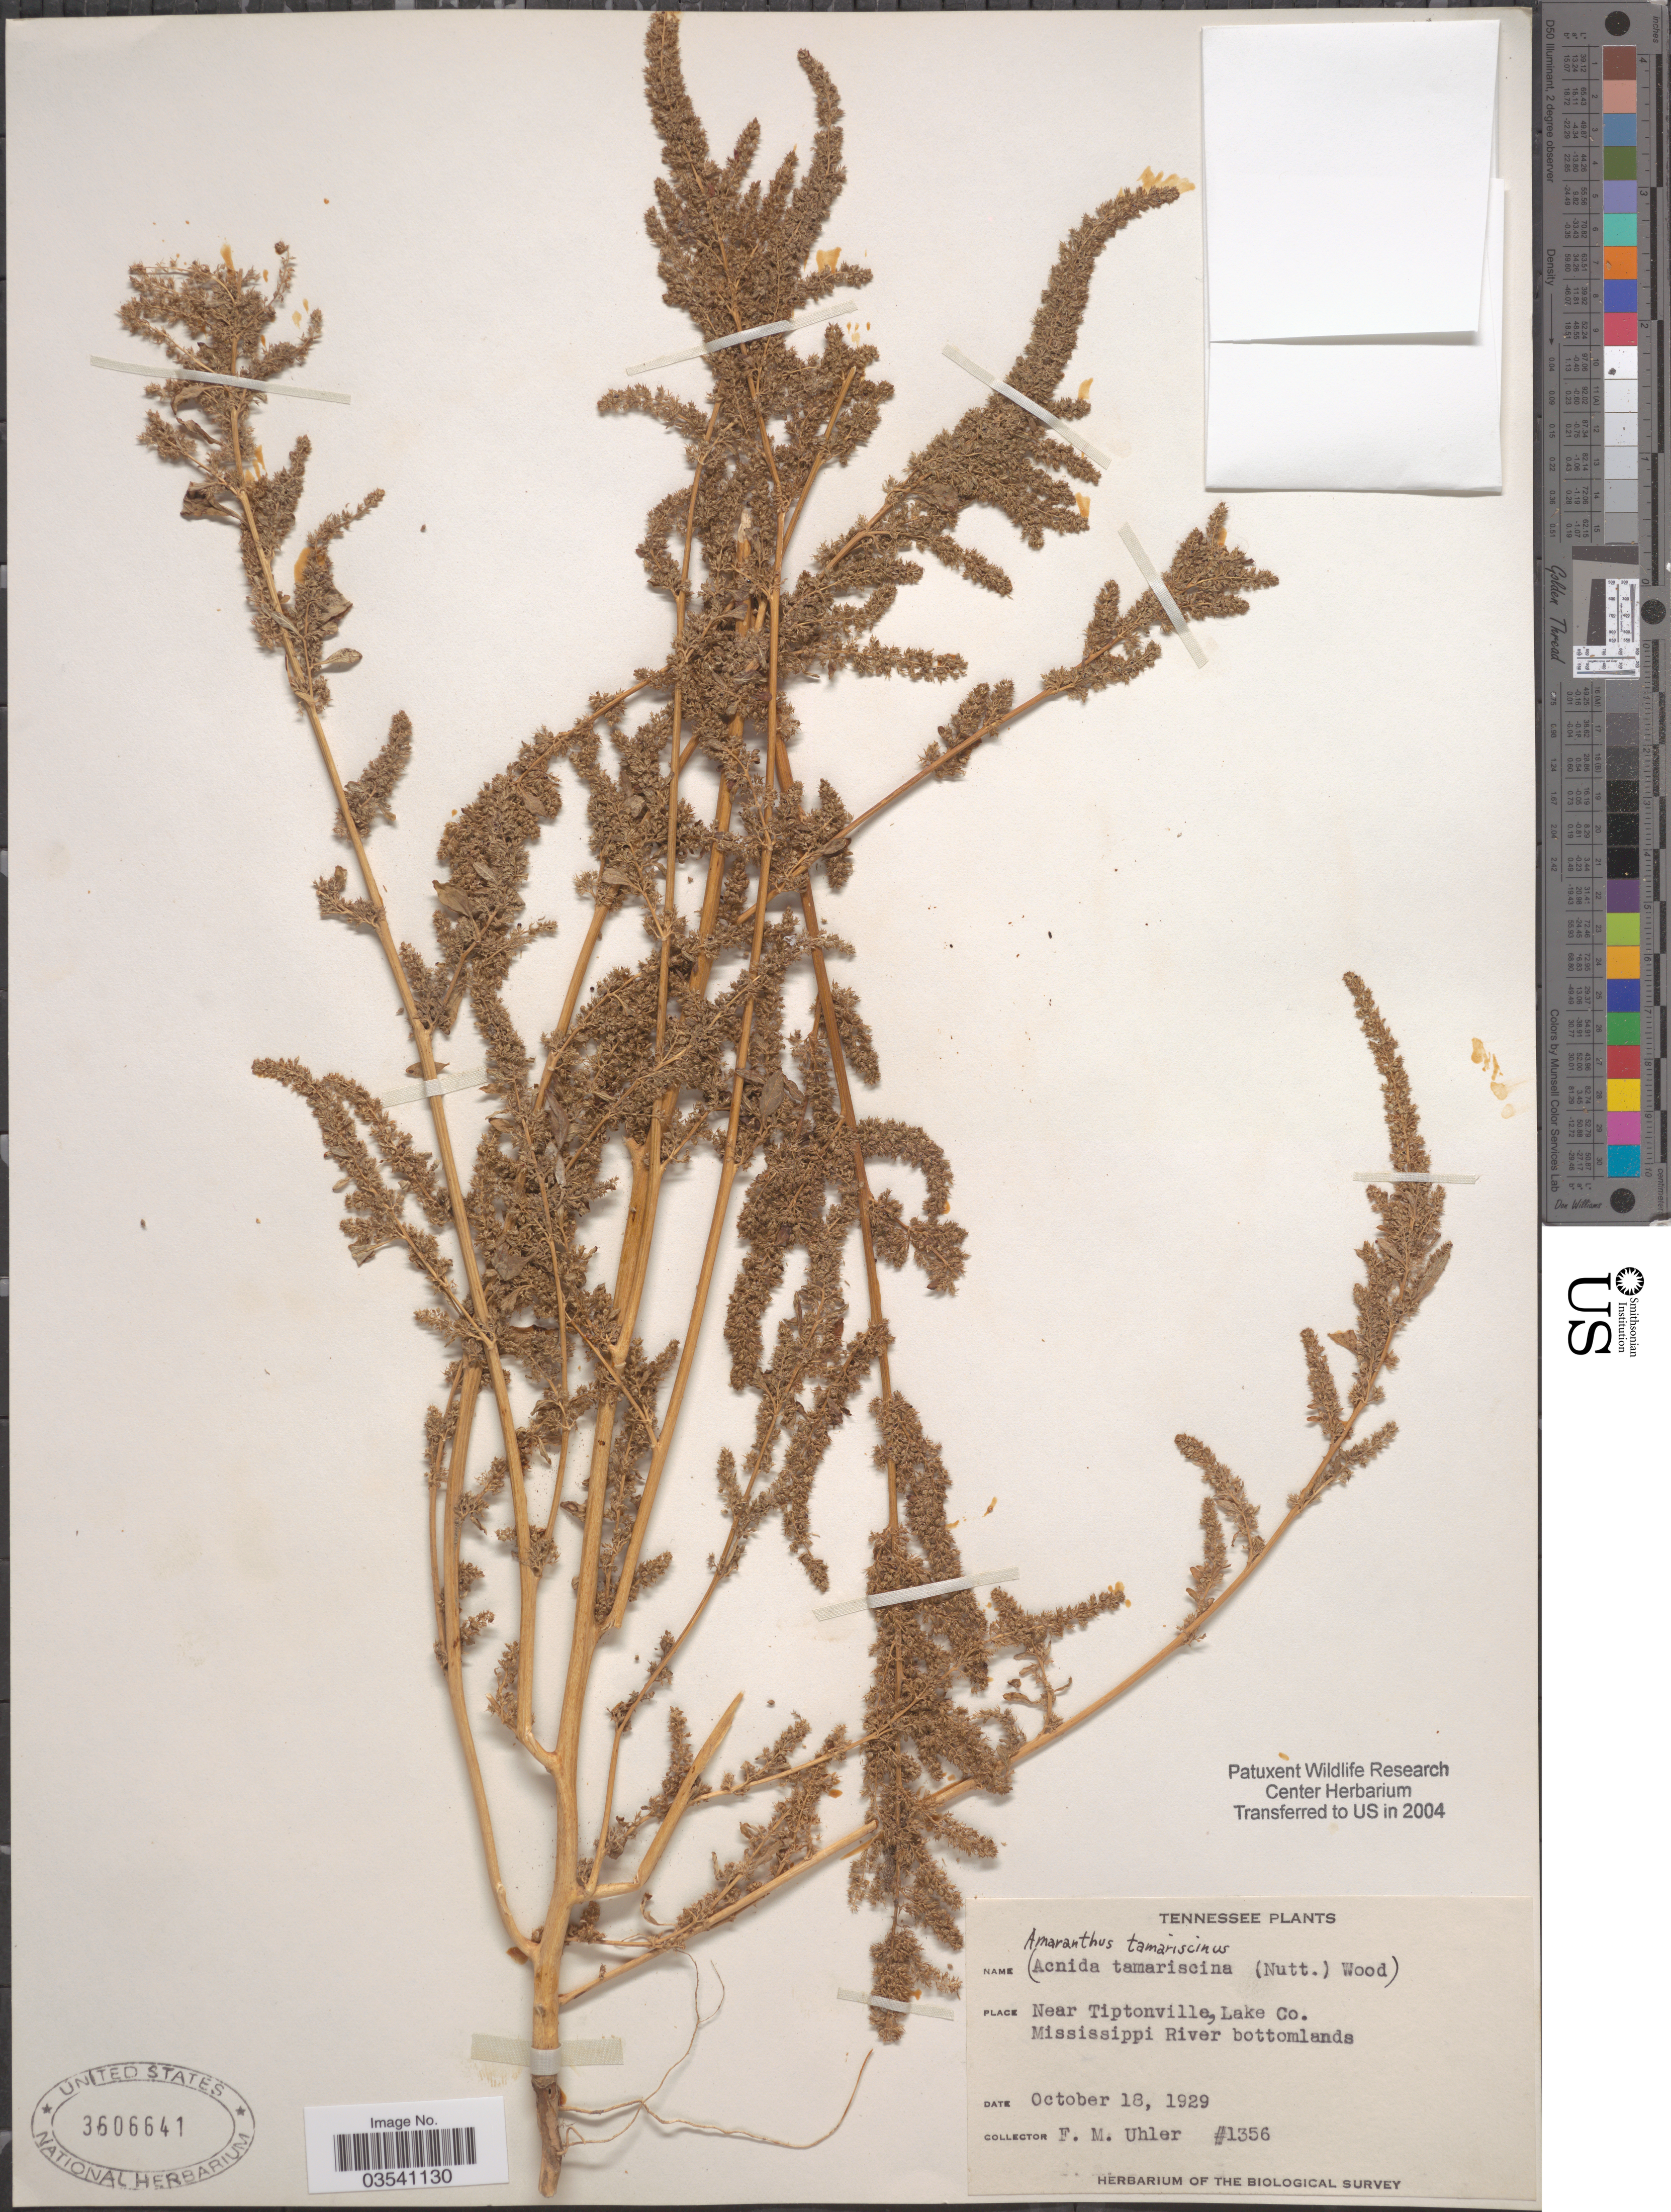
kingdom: Plantae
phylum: Tracheophyta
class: Magnoliopsida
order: Caryophyllales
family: Amaranthaceae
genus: Amaranthus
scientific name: Amaranthus tamariscinus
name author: Nutt.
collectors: F. M. Uhler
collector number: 1356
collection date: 1929-10-18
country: United States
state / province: Tennessee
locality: Near Tiptonville, Lake Co. Mississippi River bottomlands.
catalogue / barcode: US 3606641